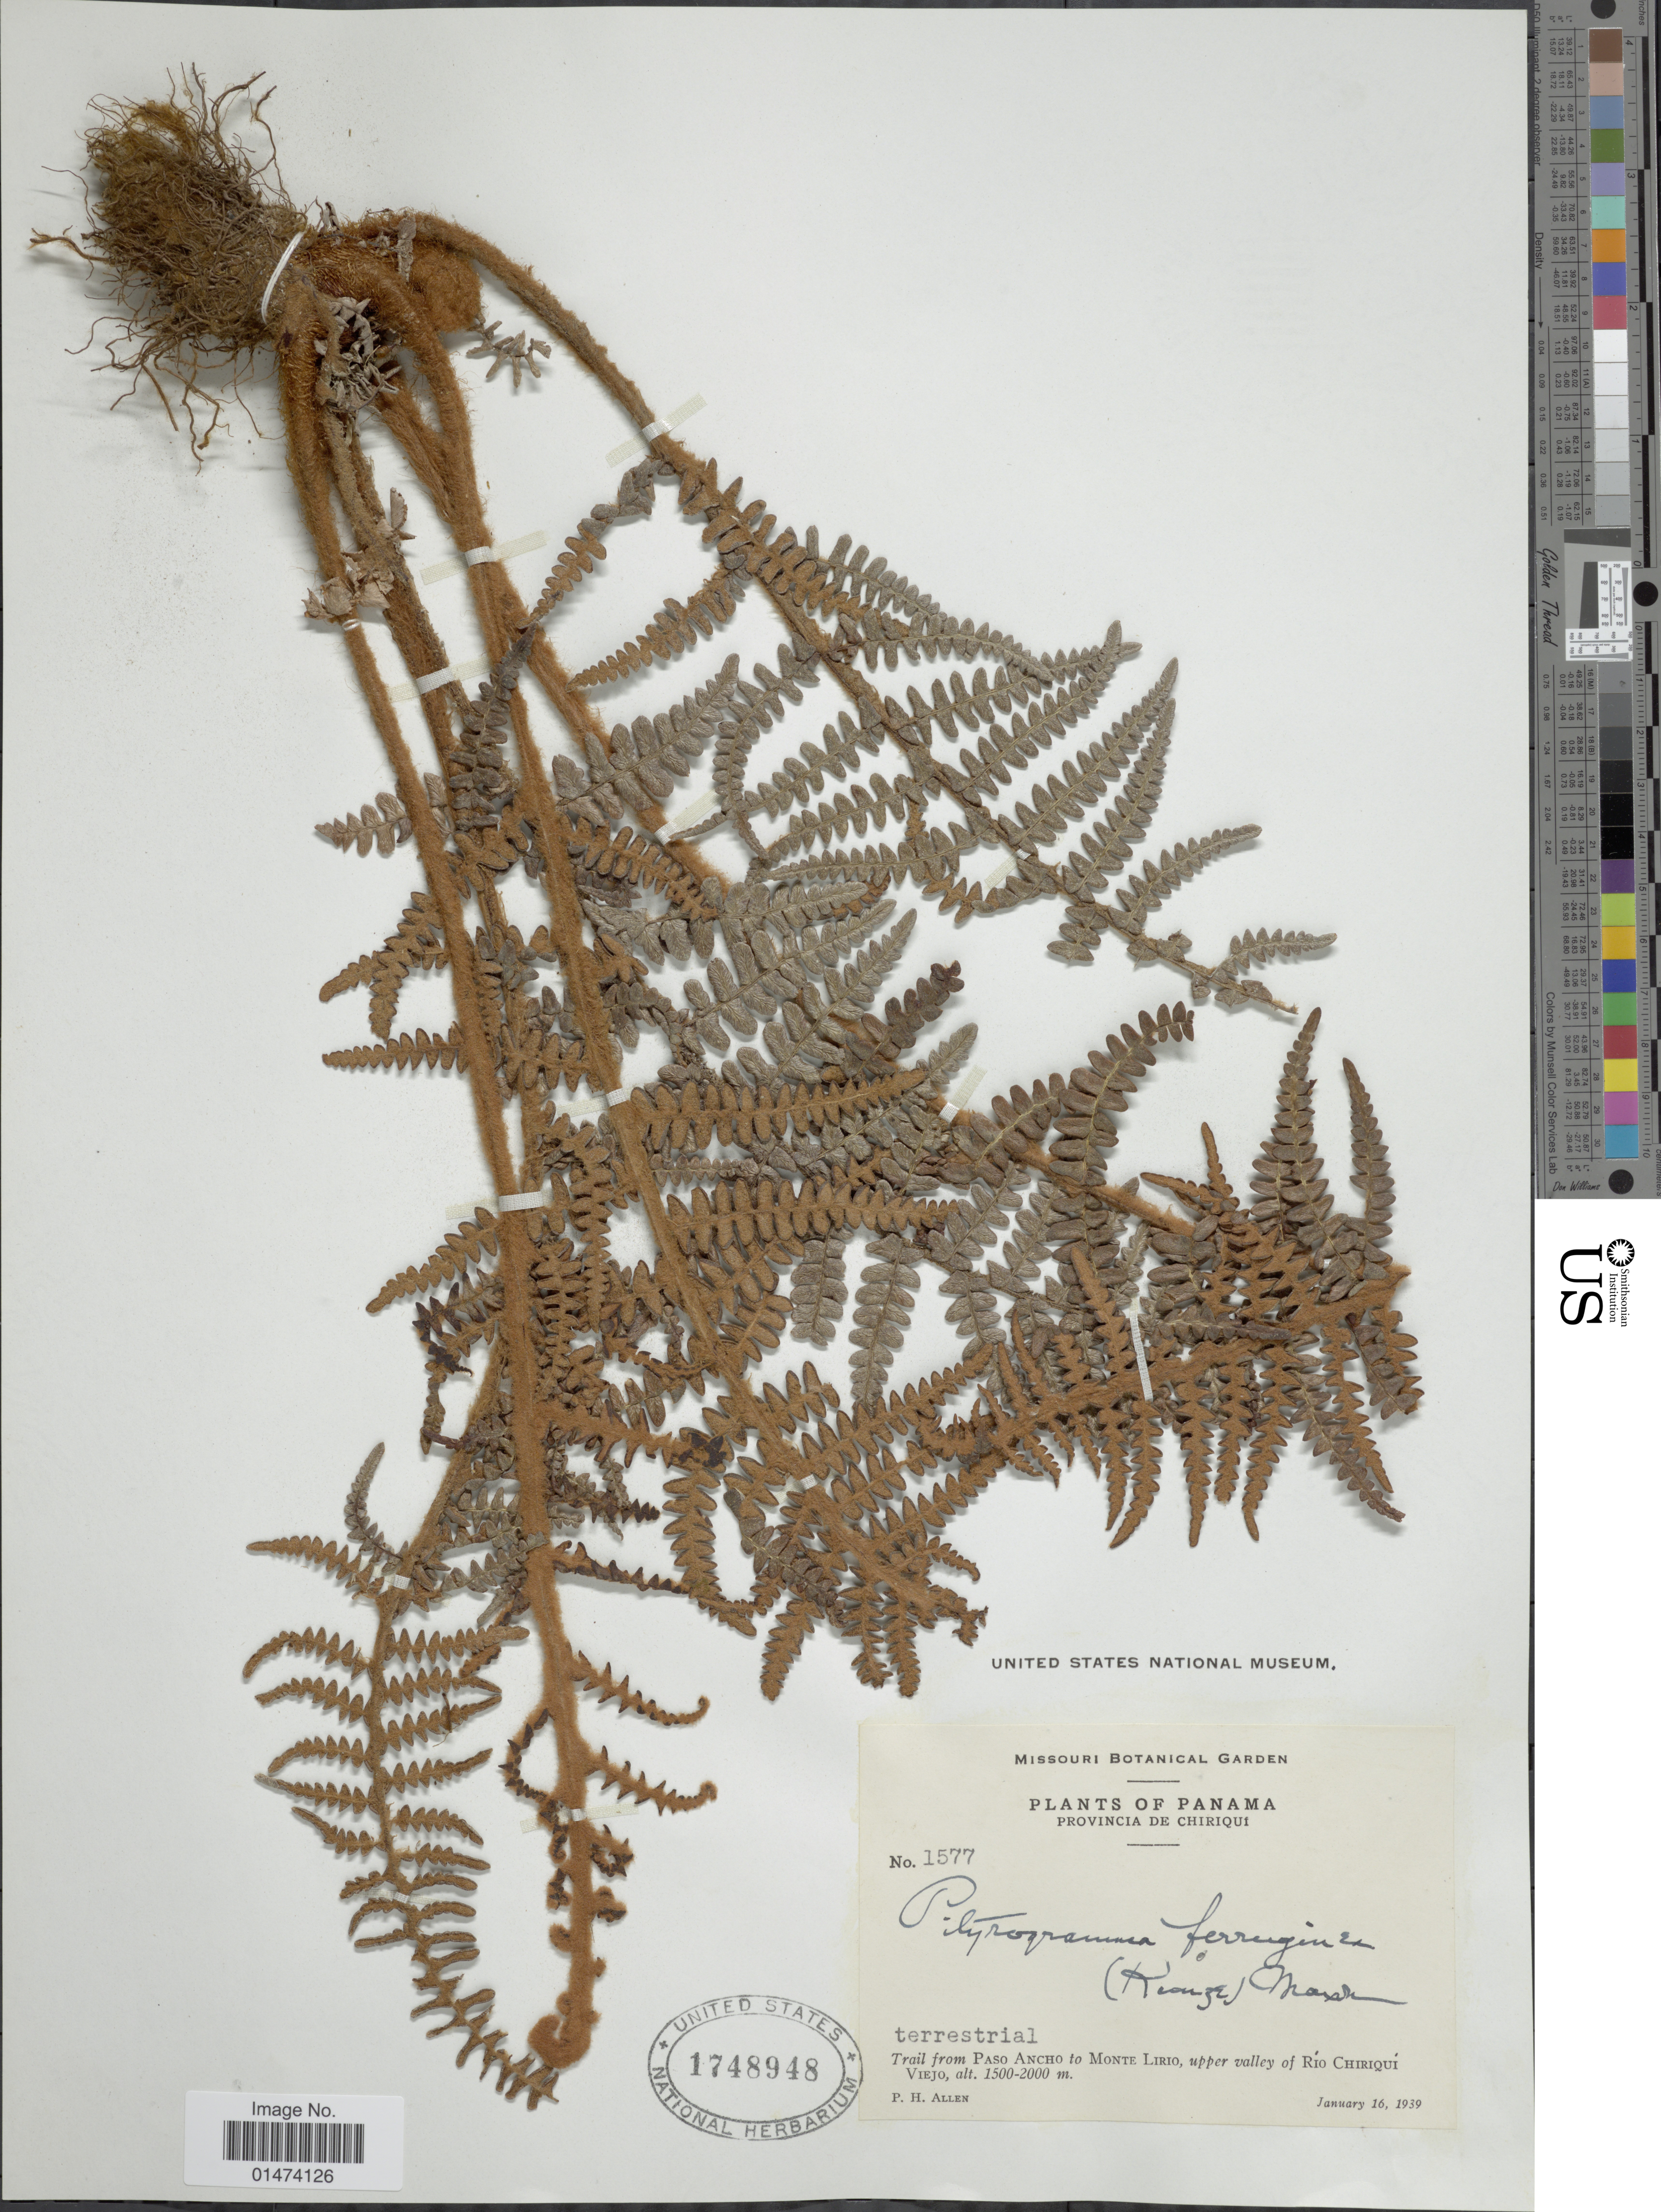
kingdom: Plantae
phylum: Tracheophyta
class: Polypodiopsida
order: Polypodiales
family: Pteridaceae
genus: Pityrogramma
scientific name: Pityrogramma ferruginea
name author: (Kunze) Maxon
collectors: P. H. Allen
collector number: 1577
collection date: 1939-01-16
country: Panama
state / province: Chiriqui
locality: Trail from Paso Ancho to monte Lirio, upper valley of Rio Chiriqui Viejo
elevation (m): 1500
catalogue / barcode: US 1748948